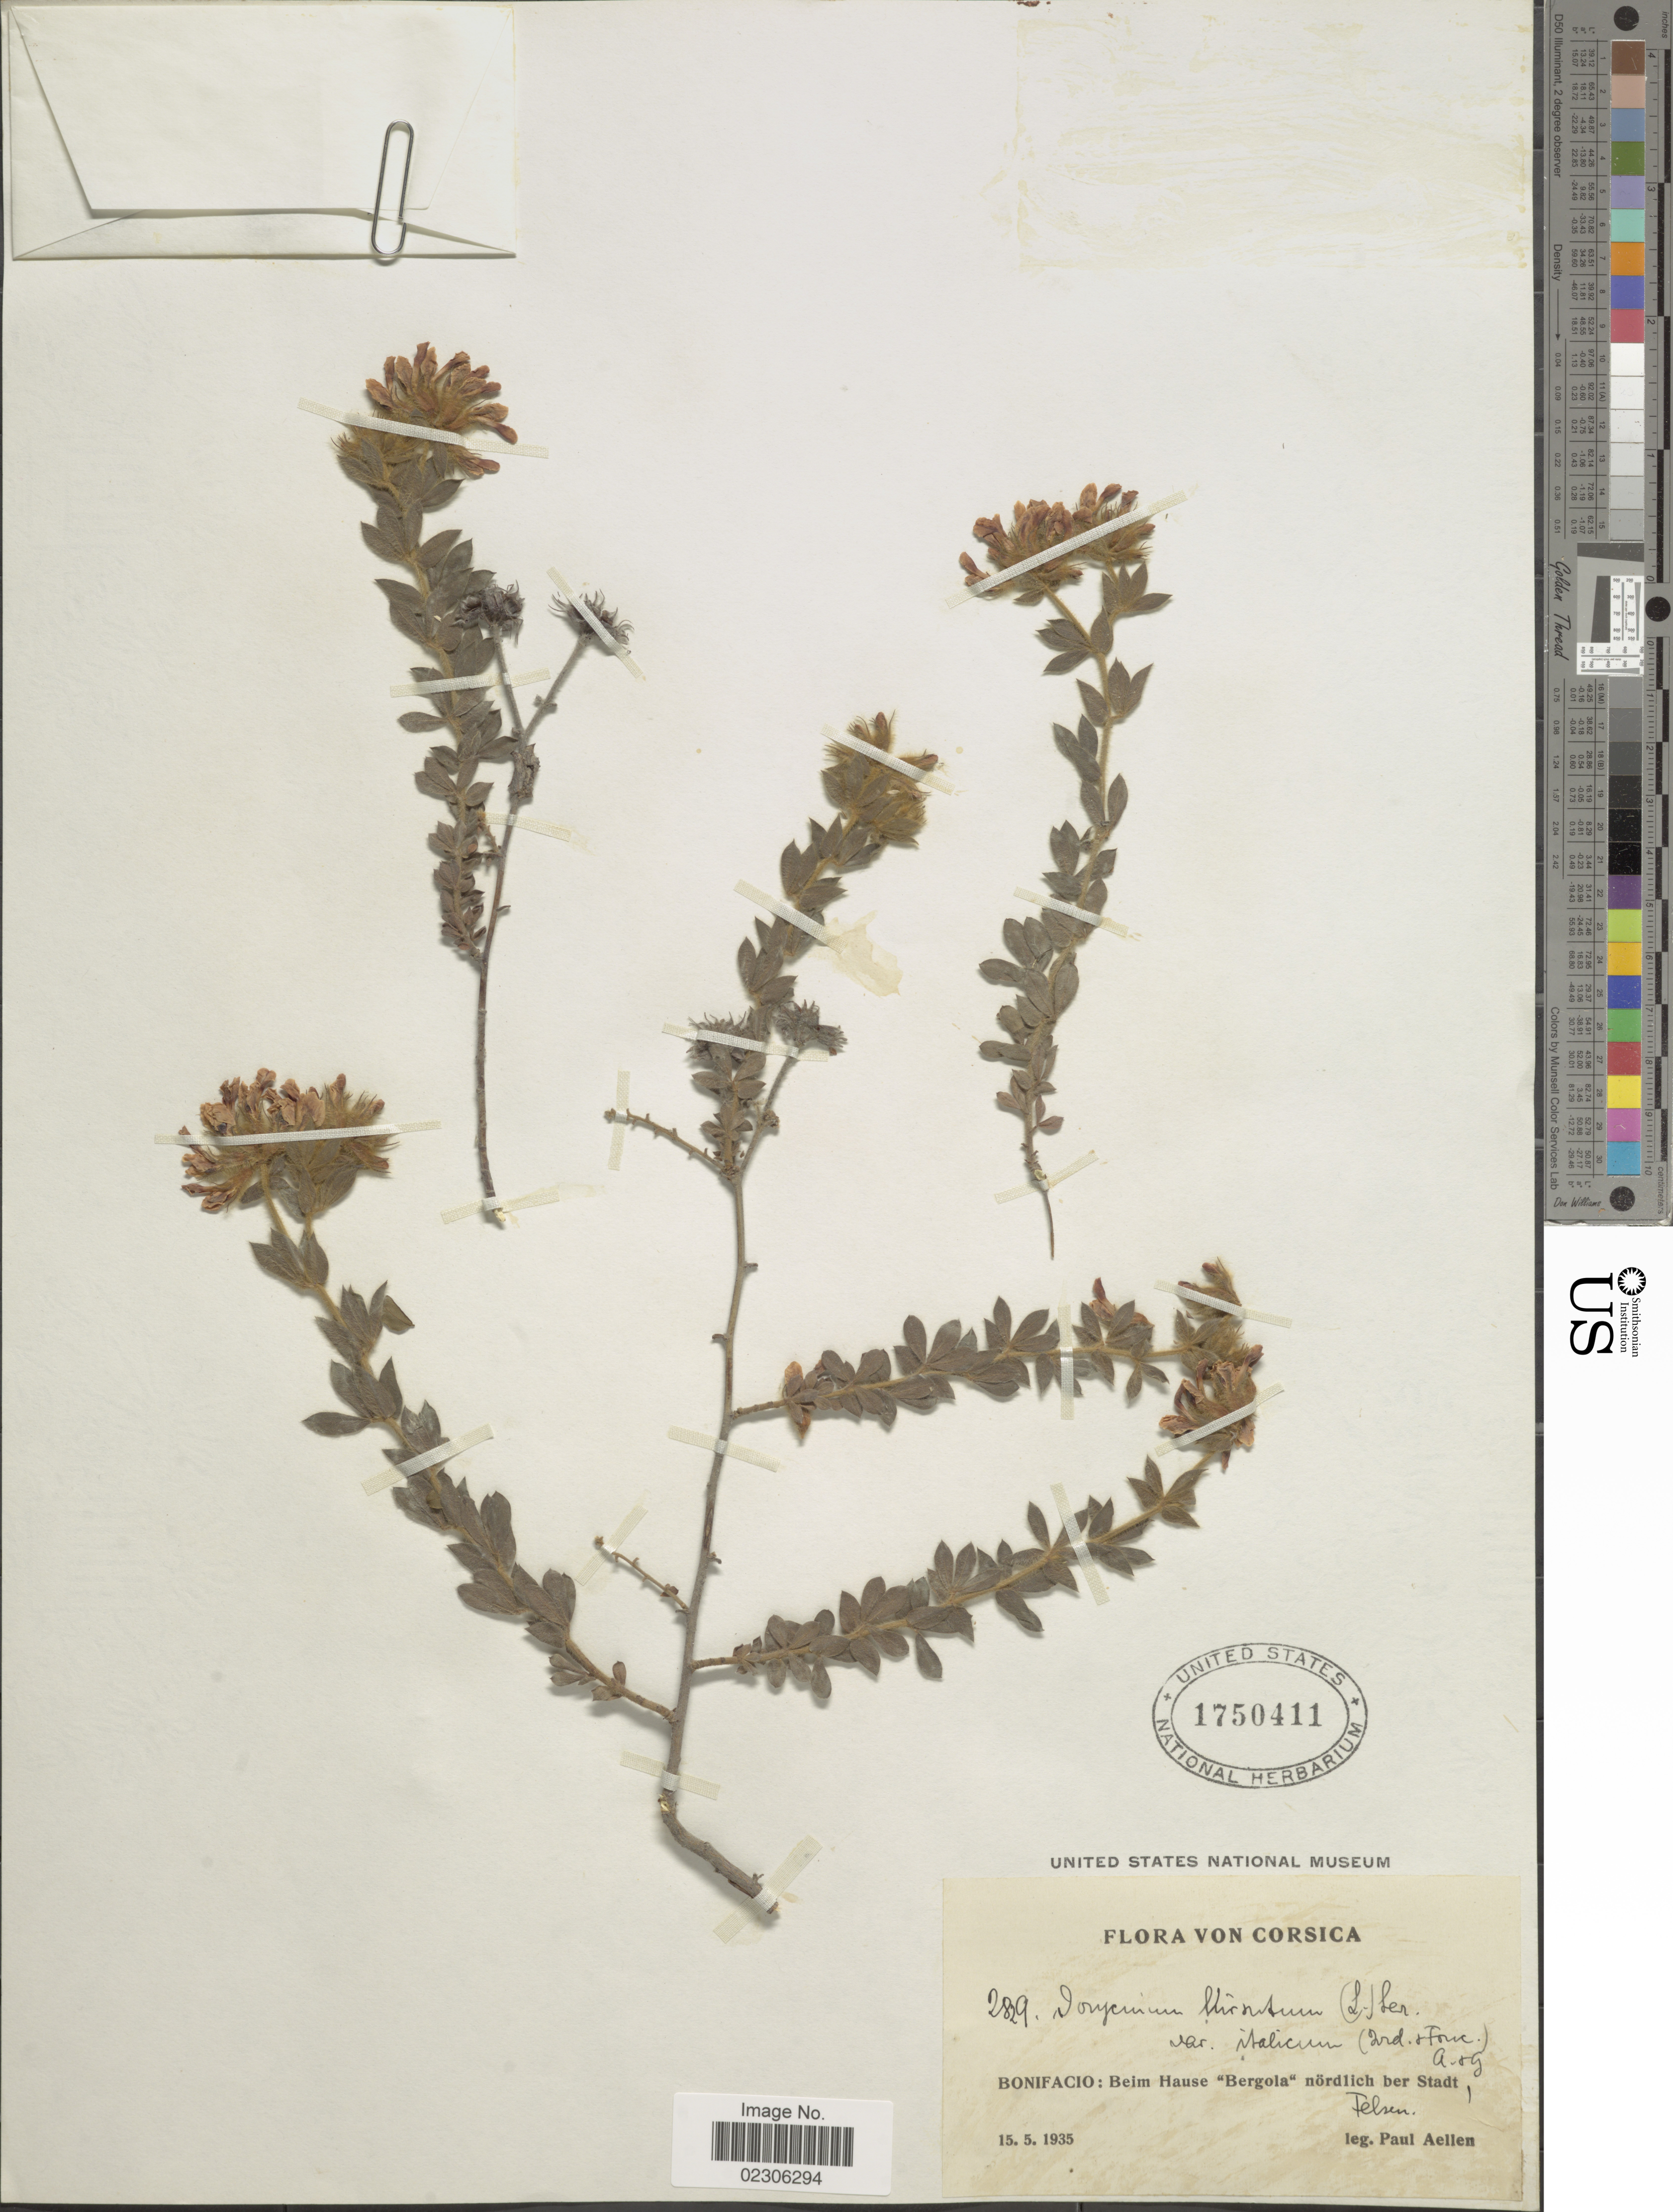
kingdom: Plantae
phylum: Tracheophyta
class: Magnoliopsida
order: Fabales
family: Fabaceae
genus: Dorycnium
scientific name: Dorycnium hirsutum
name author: (L.) Ser.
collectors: P. Aellen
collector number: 2829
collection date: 1935-05-15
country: France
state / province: Corsica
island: Corse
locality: Von Corsica, Bonifacio: Beim Hause "Bergola" nordlich ber Stadt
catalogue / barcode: US 1750411